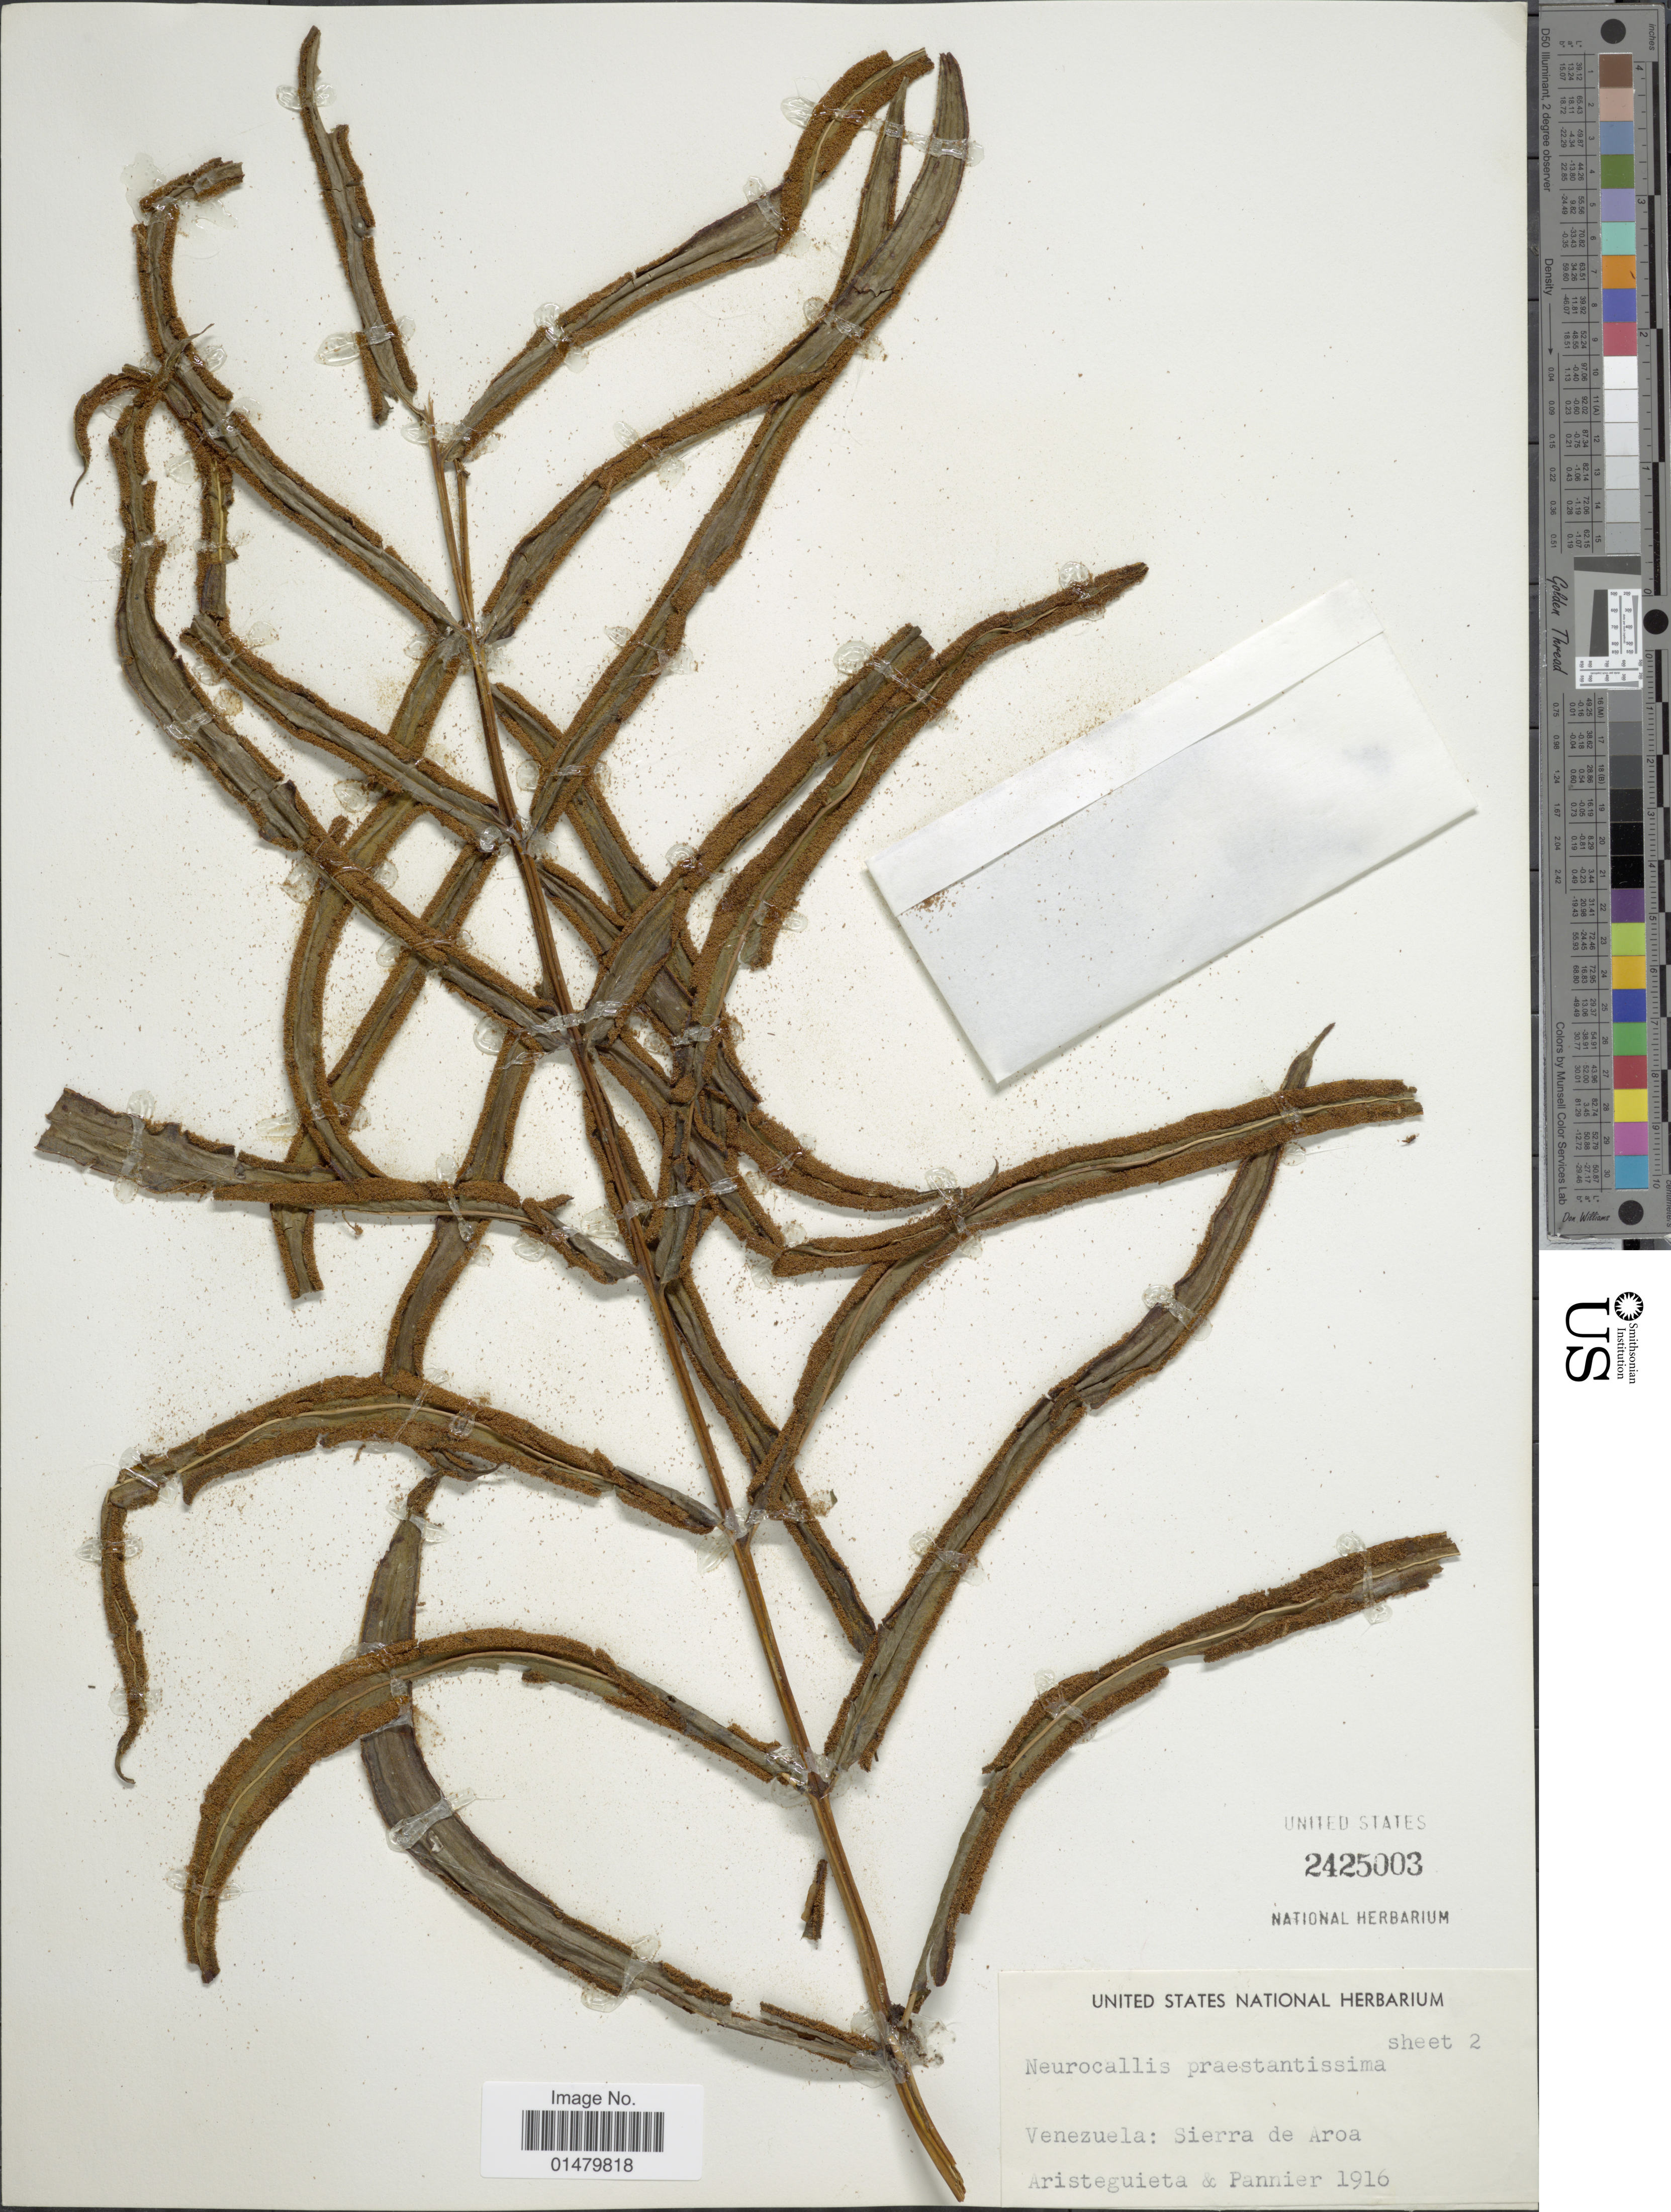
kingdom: Plantae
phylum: Tracheophyta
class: Polypodiopsida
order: Polypodiales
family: Pteridaceae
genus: Pteris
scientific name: Pteris praestantissima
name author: (Bory ex Fée) Christenh.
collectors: -. Aristeguieta & F. Pannier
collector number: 1916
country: Venezuela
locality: Venezuela: Sierra de Aroa.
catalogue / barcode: US 2425003